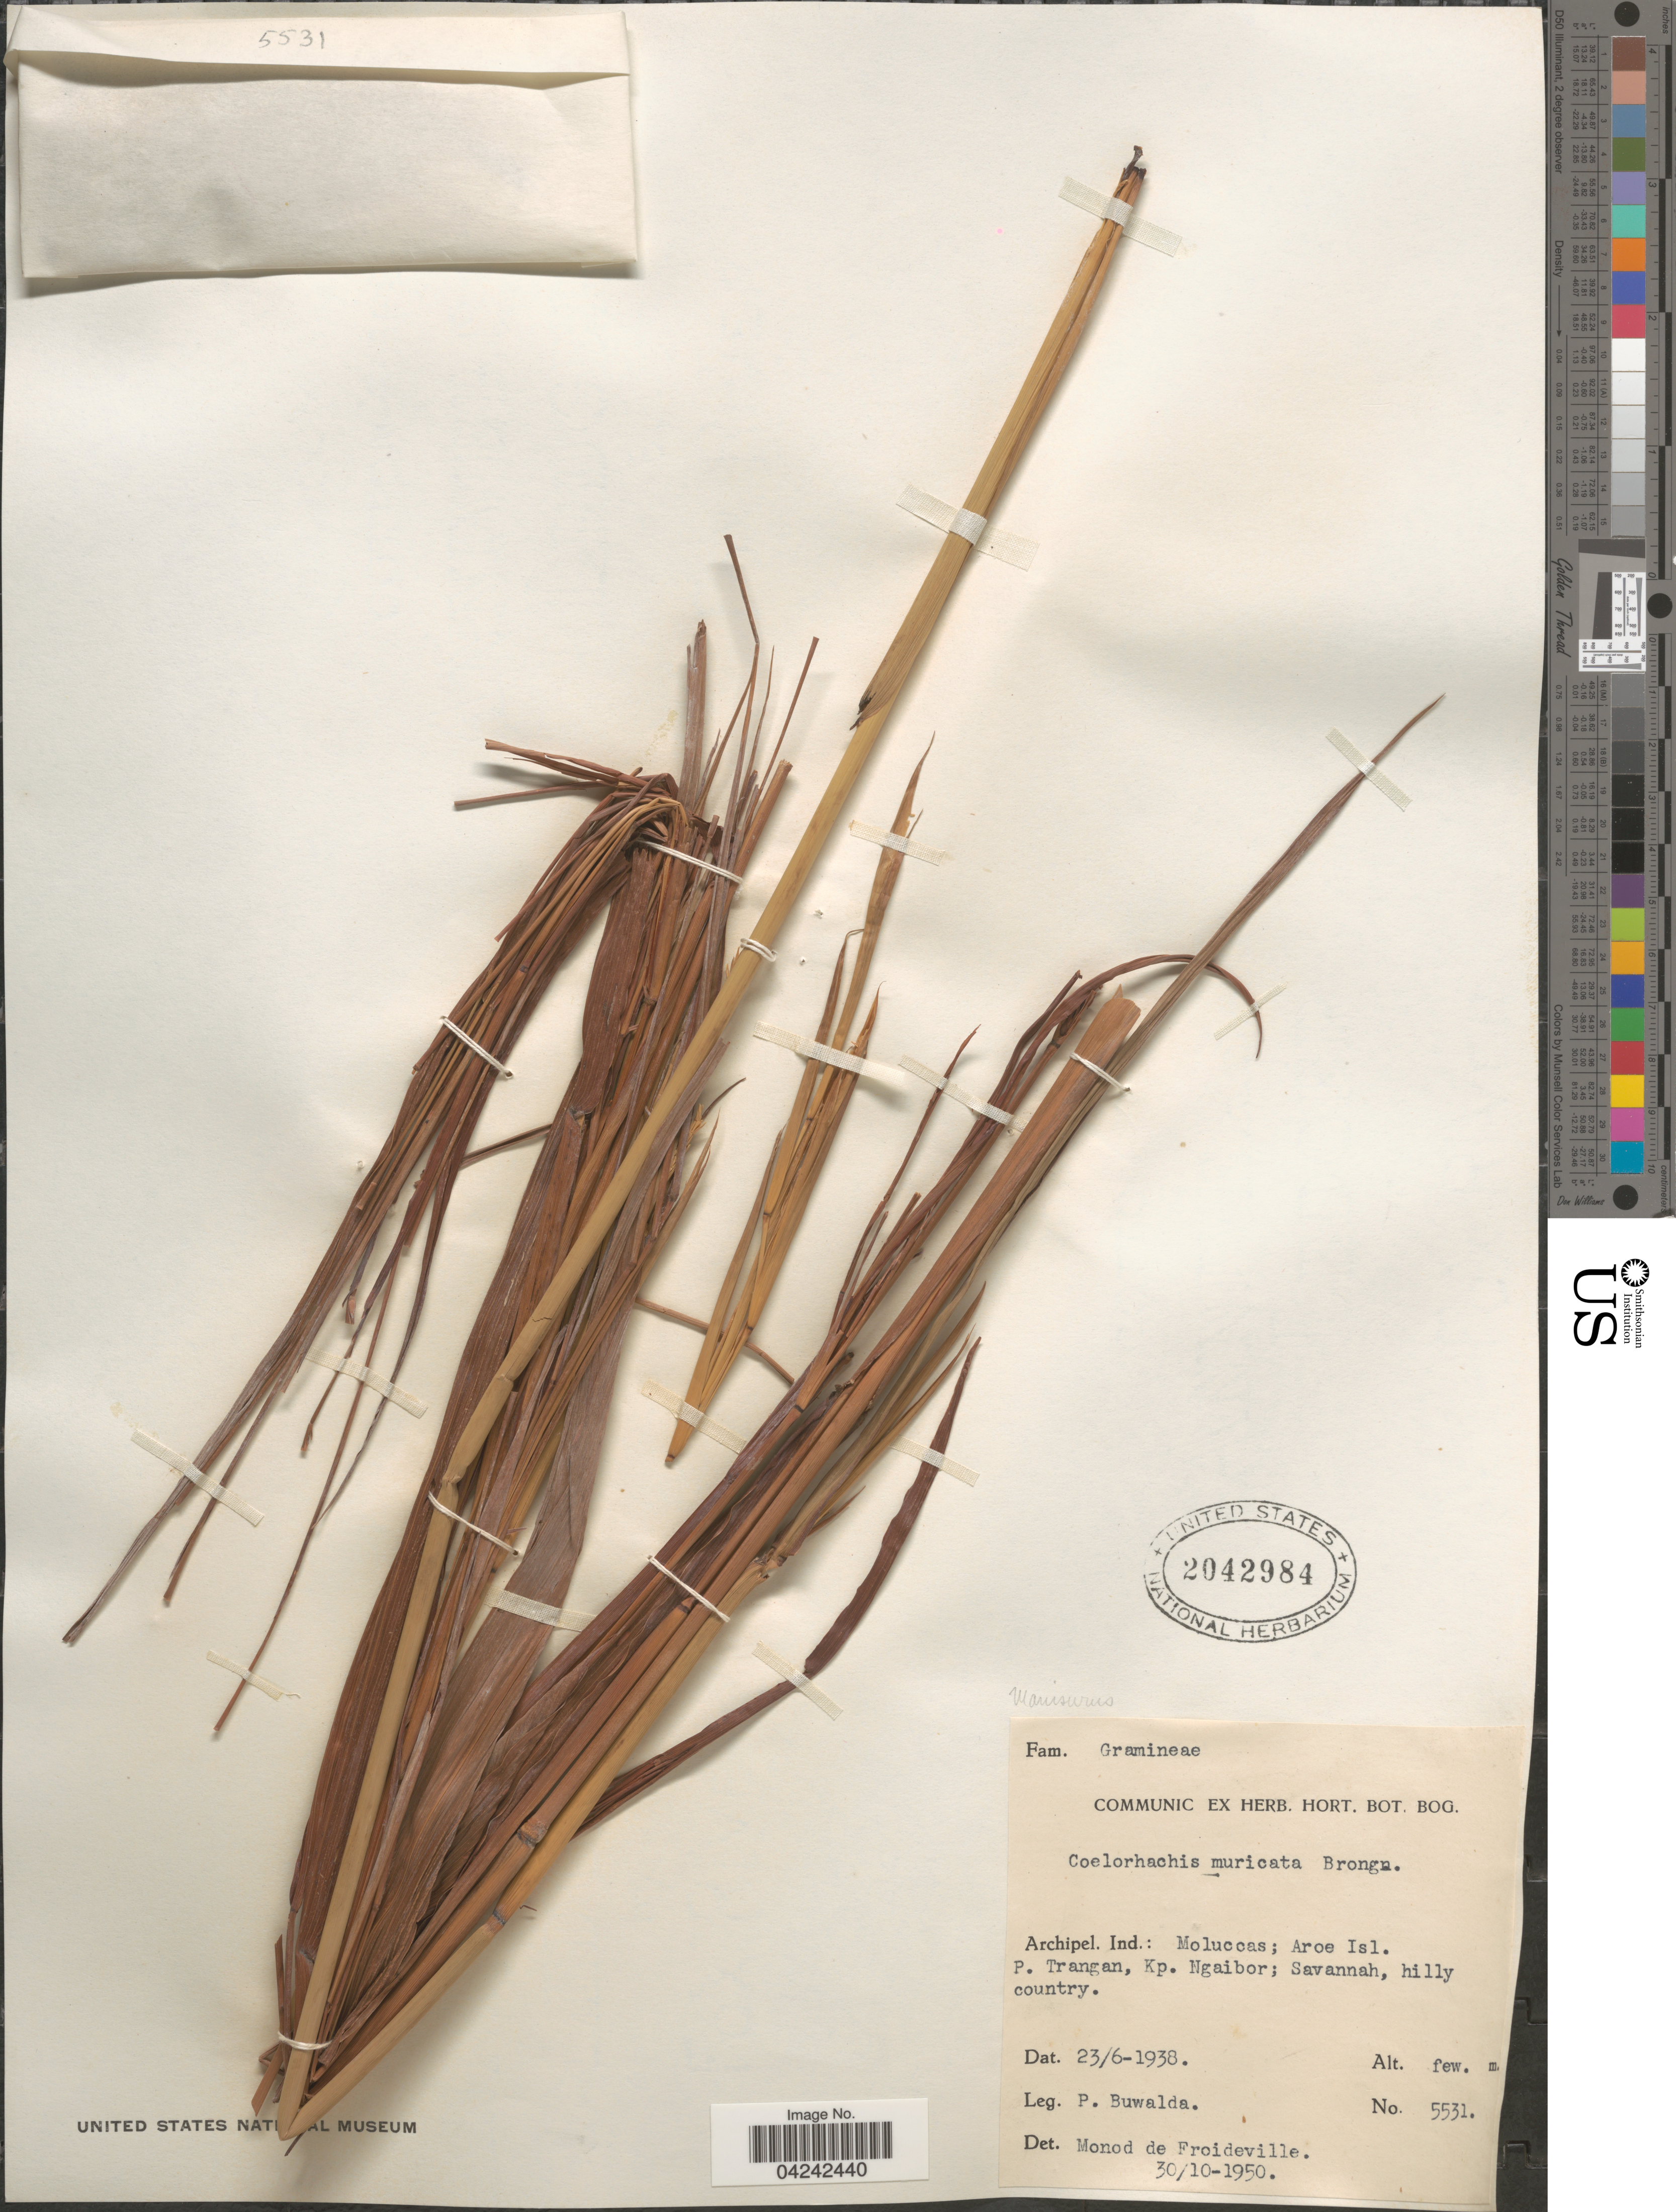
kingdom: Plantae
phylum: Tracheophyta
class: Liliopsida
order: Poales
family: Poaceae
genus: Rottboellia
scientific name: Rottboellia glandulosa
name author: Trin.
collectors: P. Buwalda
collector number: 5531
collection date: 1938-06-23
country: Indonesia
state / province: Maluku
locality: Archipel. Ind.: Moluccas; Aroe Isl. P. Trangan, Kp. Ngaibor; Savannah, hilly county.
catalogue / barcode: US 2042984